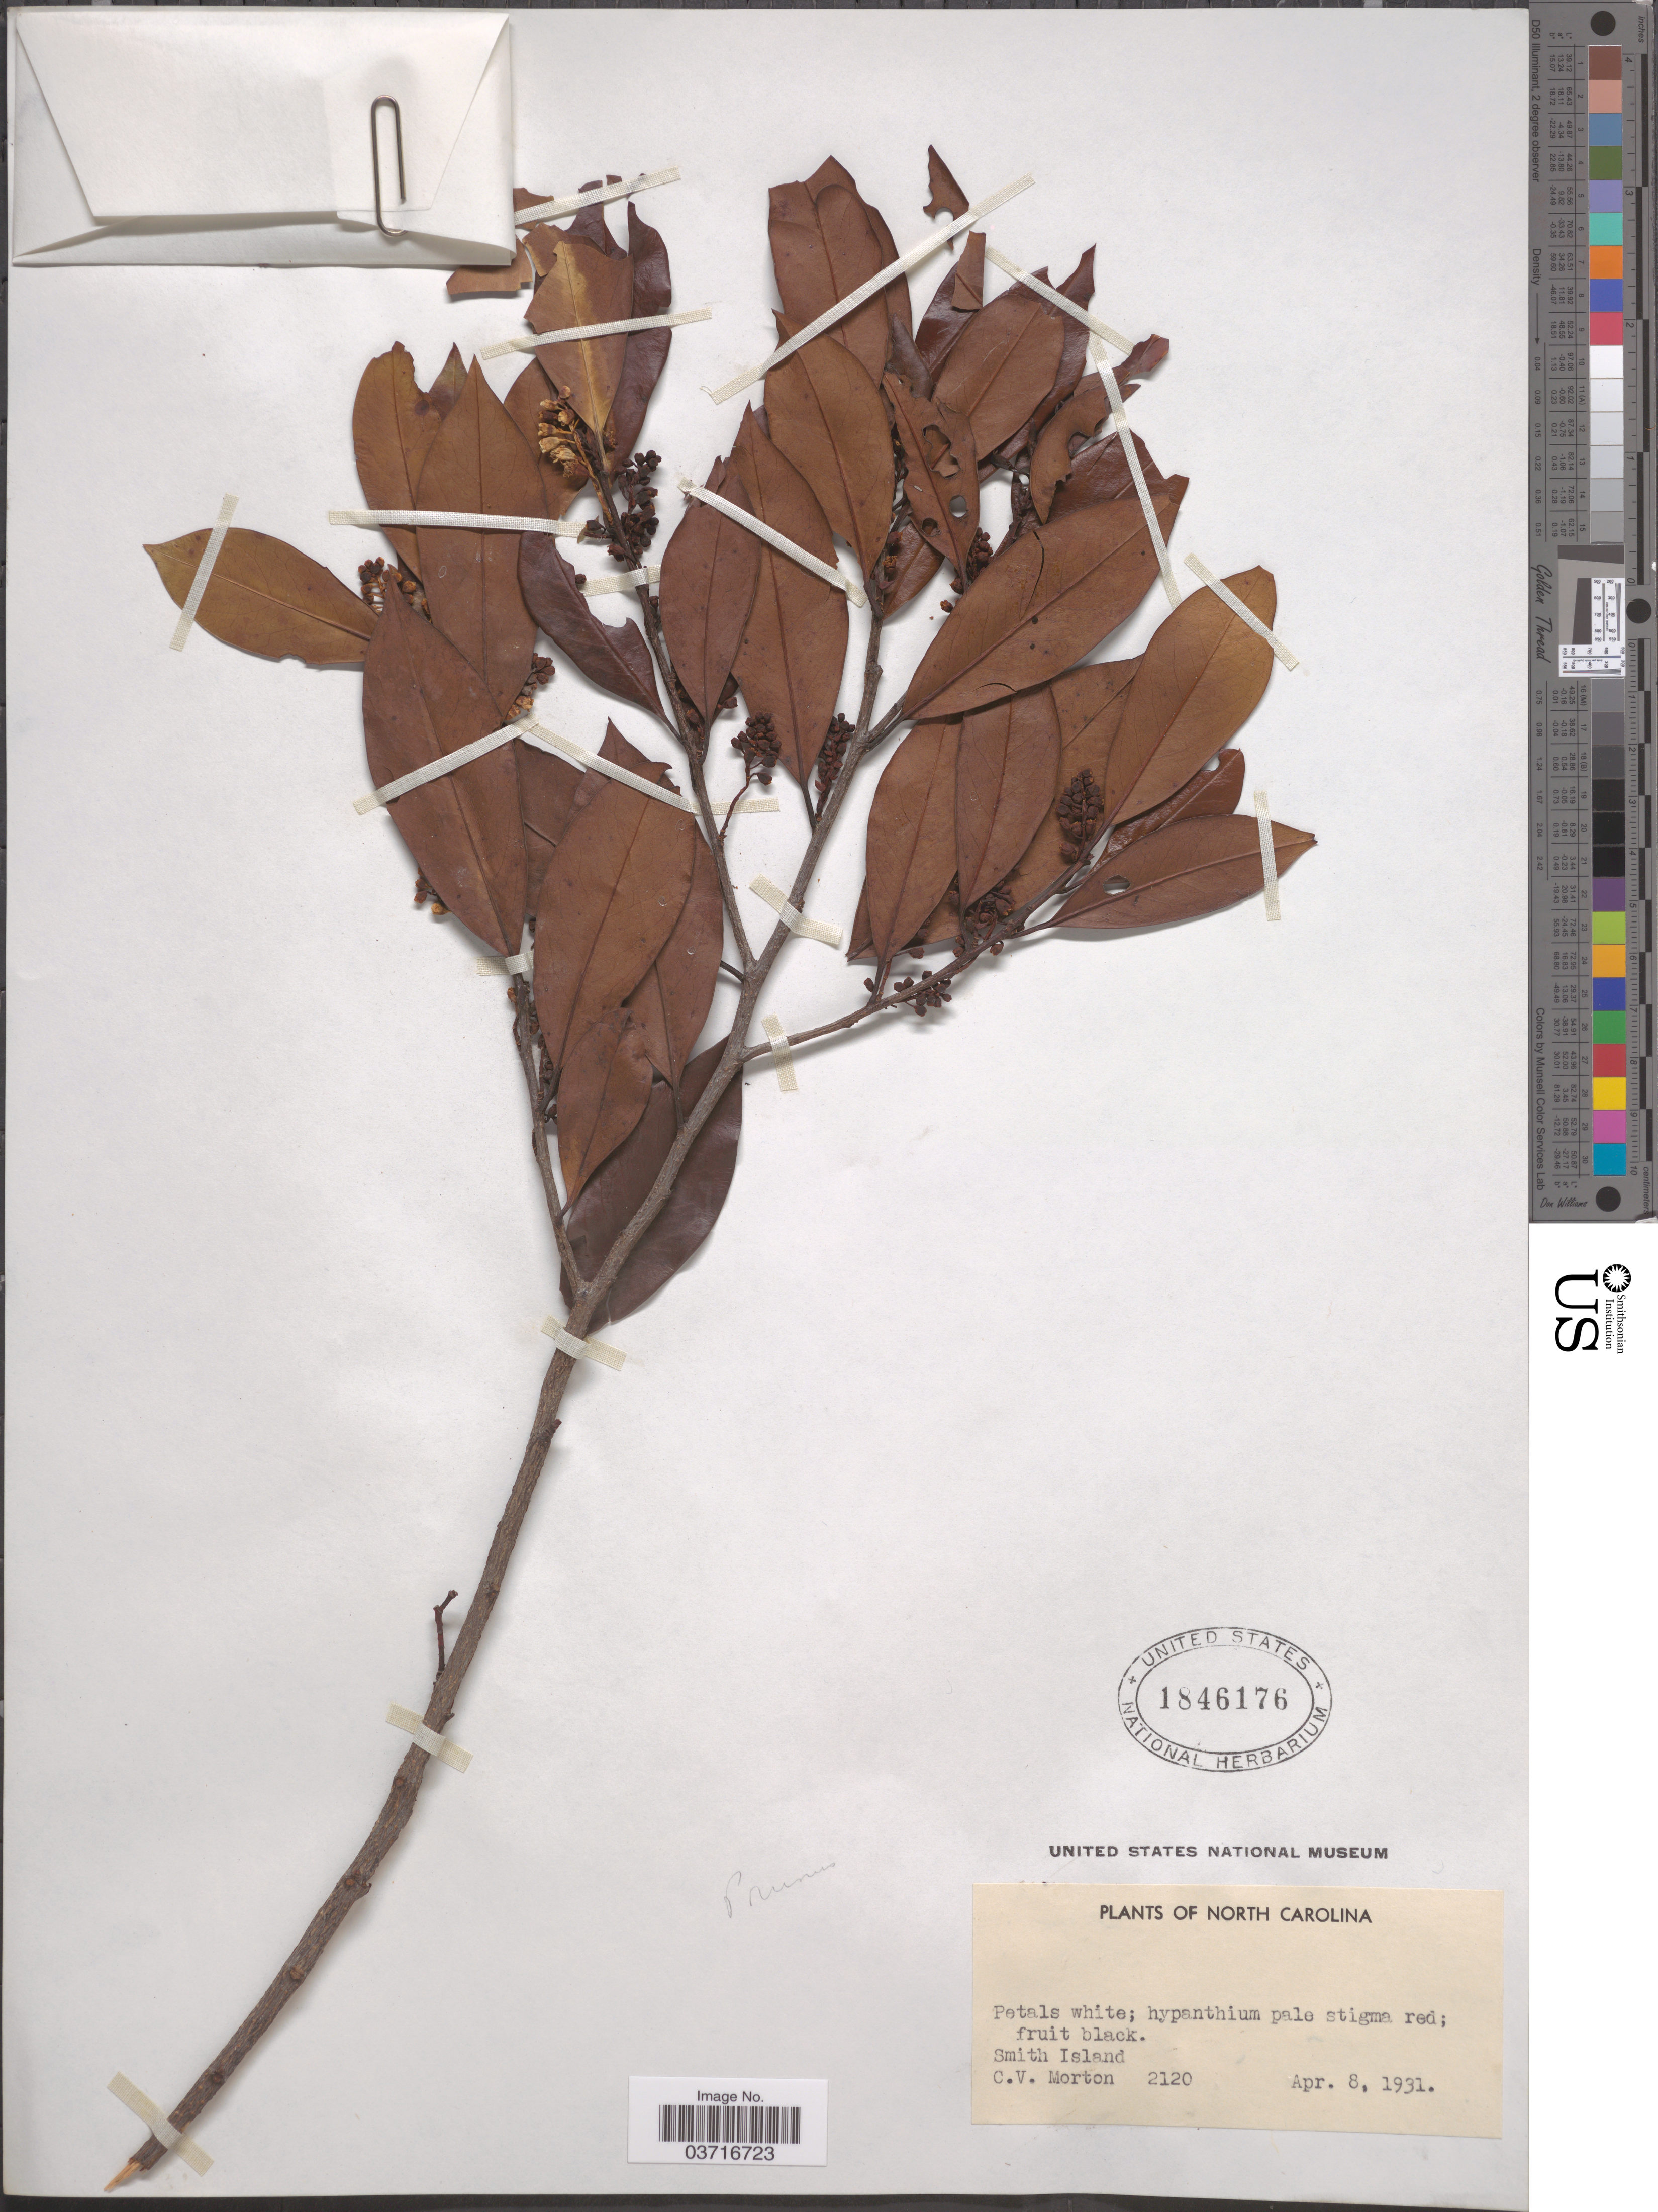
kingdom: Plantae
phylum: Tracheophyta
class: Magnoliopsida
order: Rosales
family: Rosaceae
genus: Prunus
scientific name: Prunus sp.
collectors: C. V. Morton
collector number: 2120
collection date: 1931-04-08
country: United States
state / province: North Carolina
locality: Smith Island.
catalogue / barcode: US 1846176